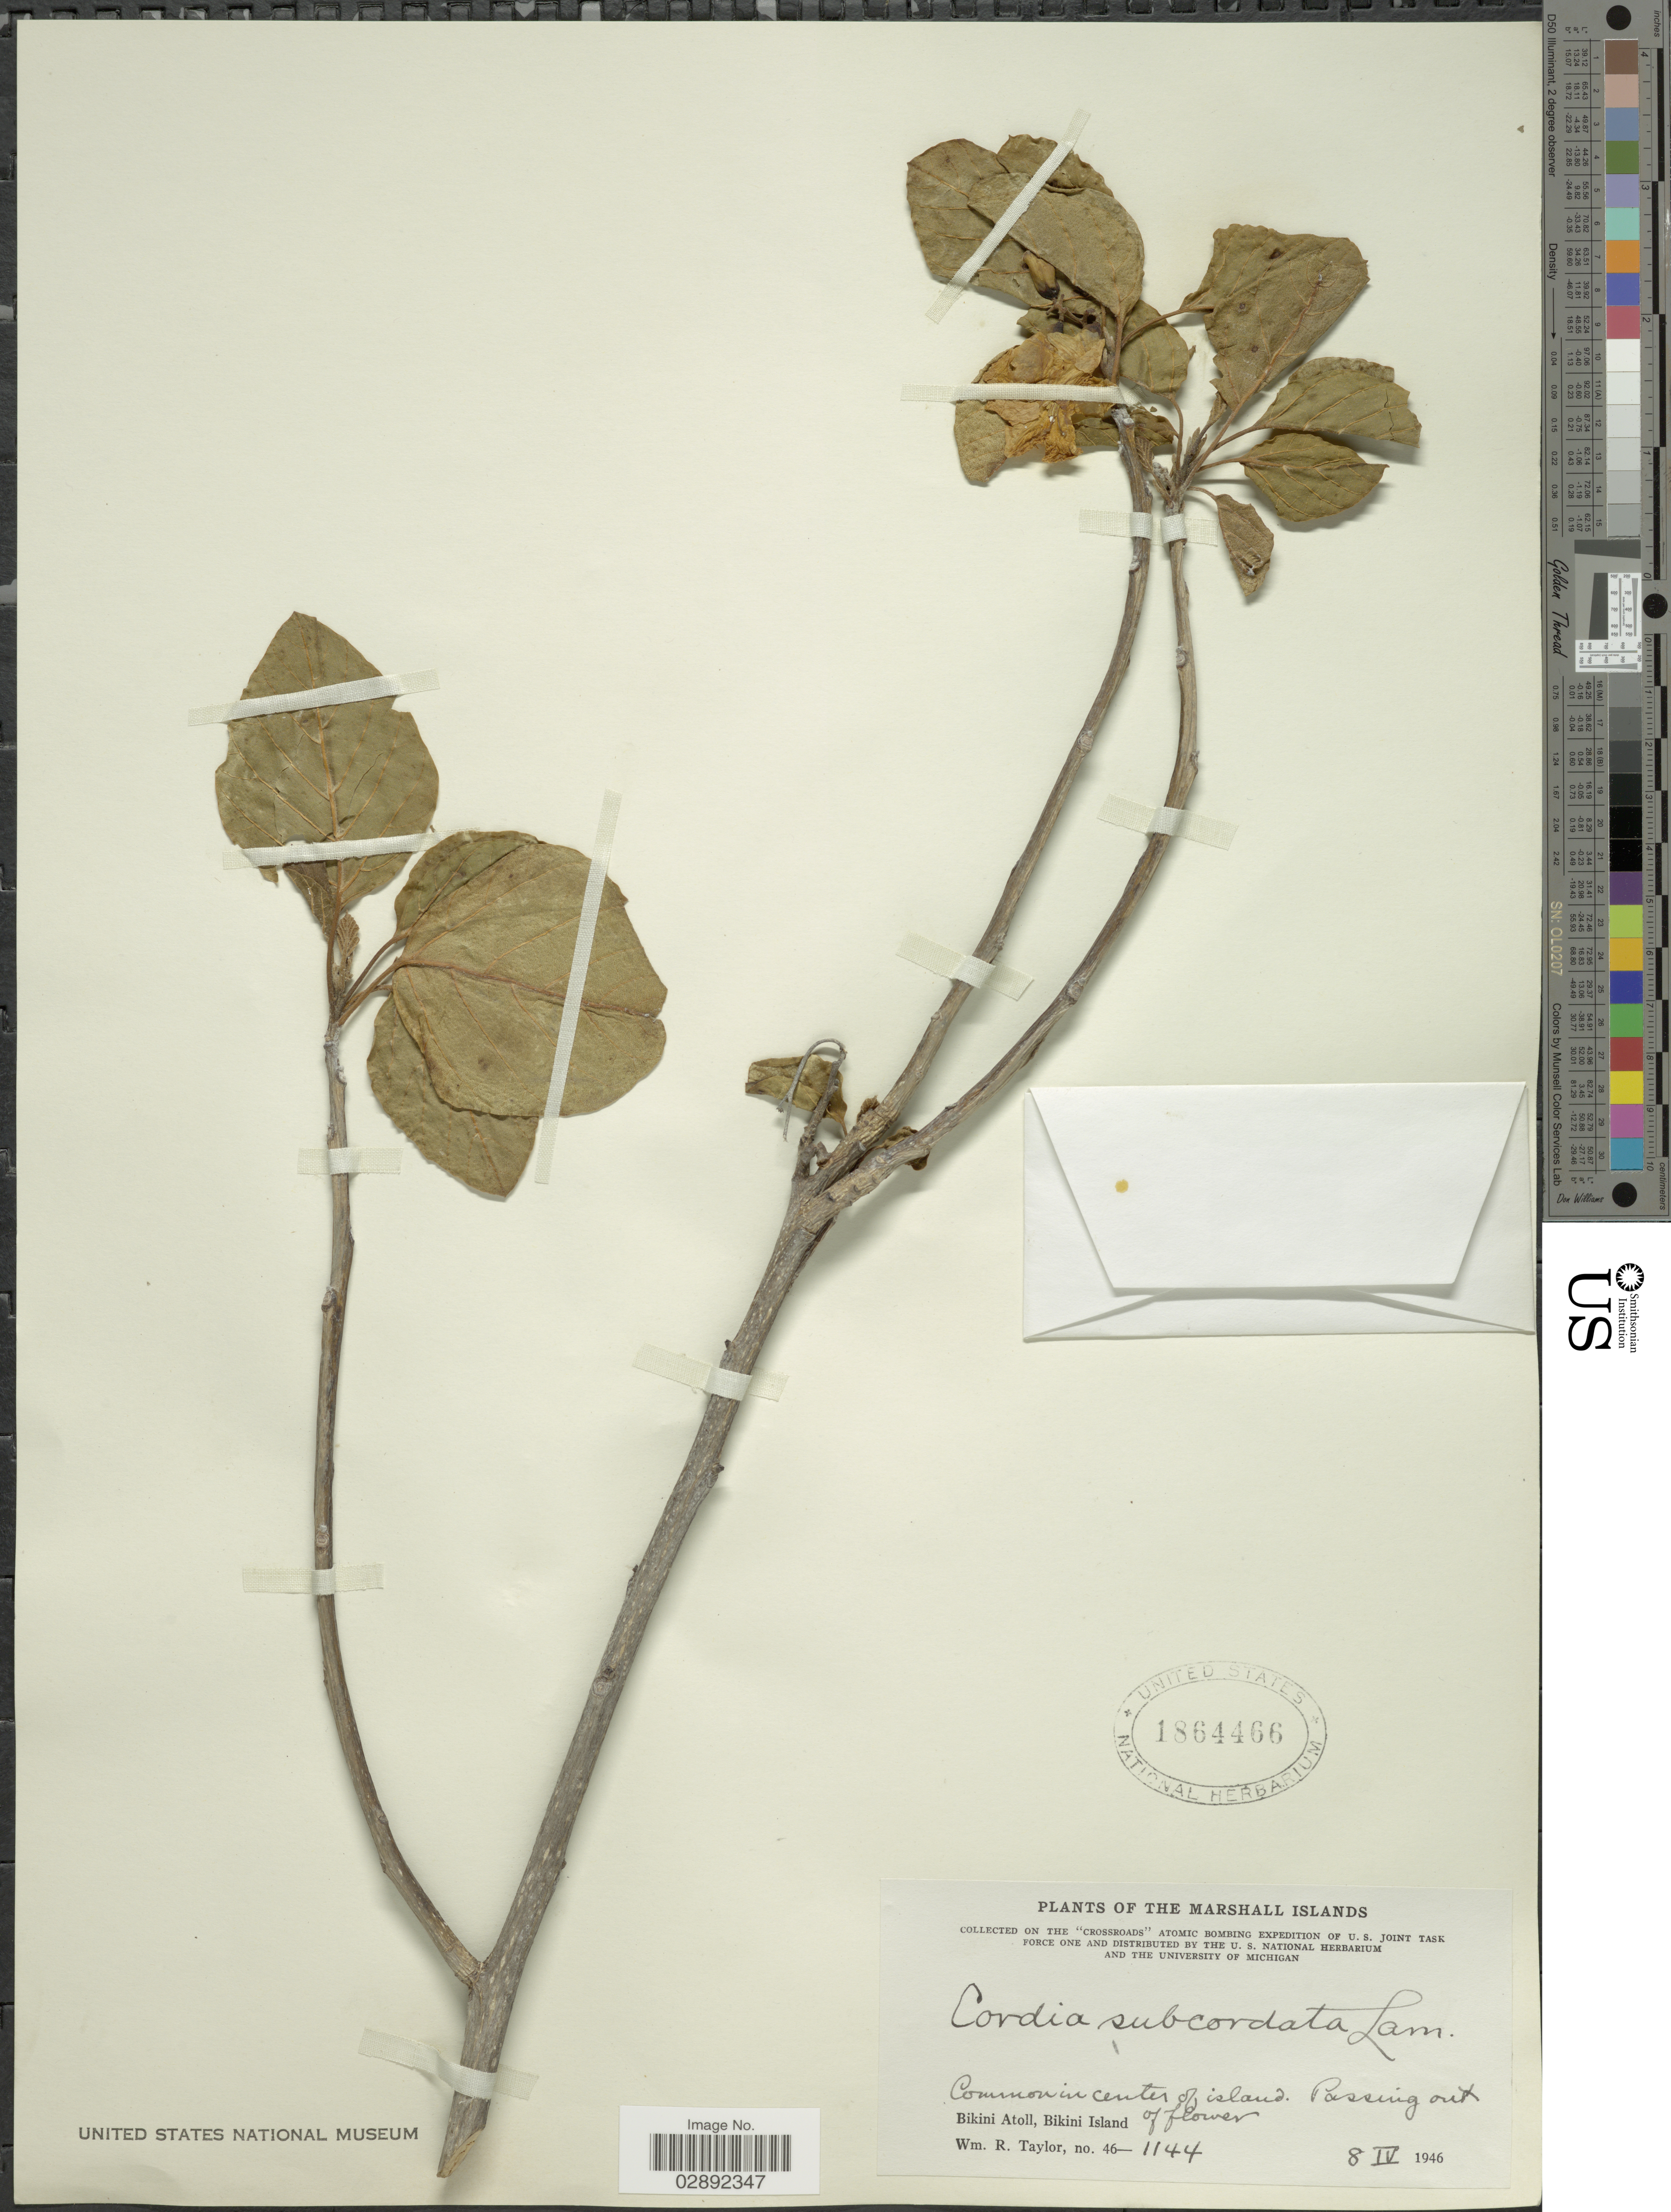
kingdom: Plantae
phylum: Tracheophyta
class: Magnoliopsida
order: Boraginales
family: Cordiaceae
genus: Cordia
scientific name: Cordia subcordata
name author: Lam.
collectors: W. R. Taylor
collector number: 46-1144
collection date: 1946-04-08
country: Marshall Islands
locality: Bikini Atoll, Bikini Island.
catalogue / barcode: US 1864466